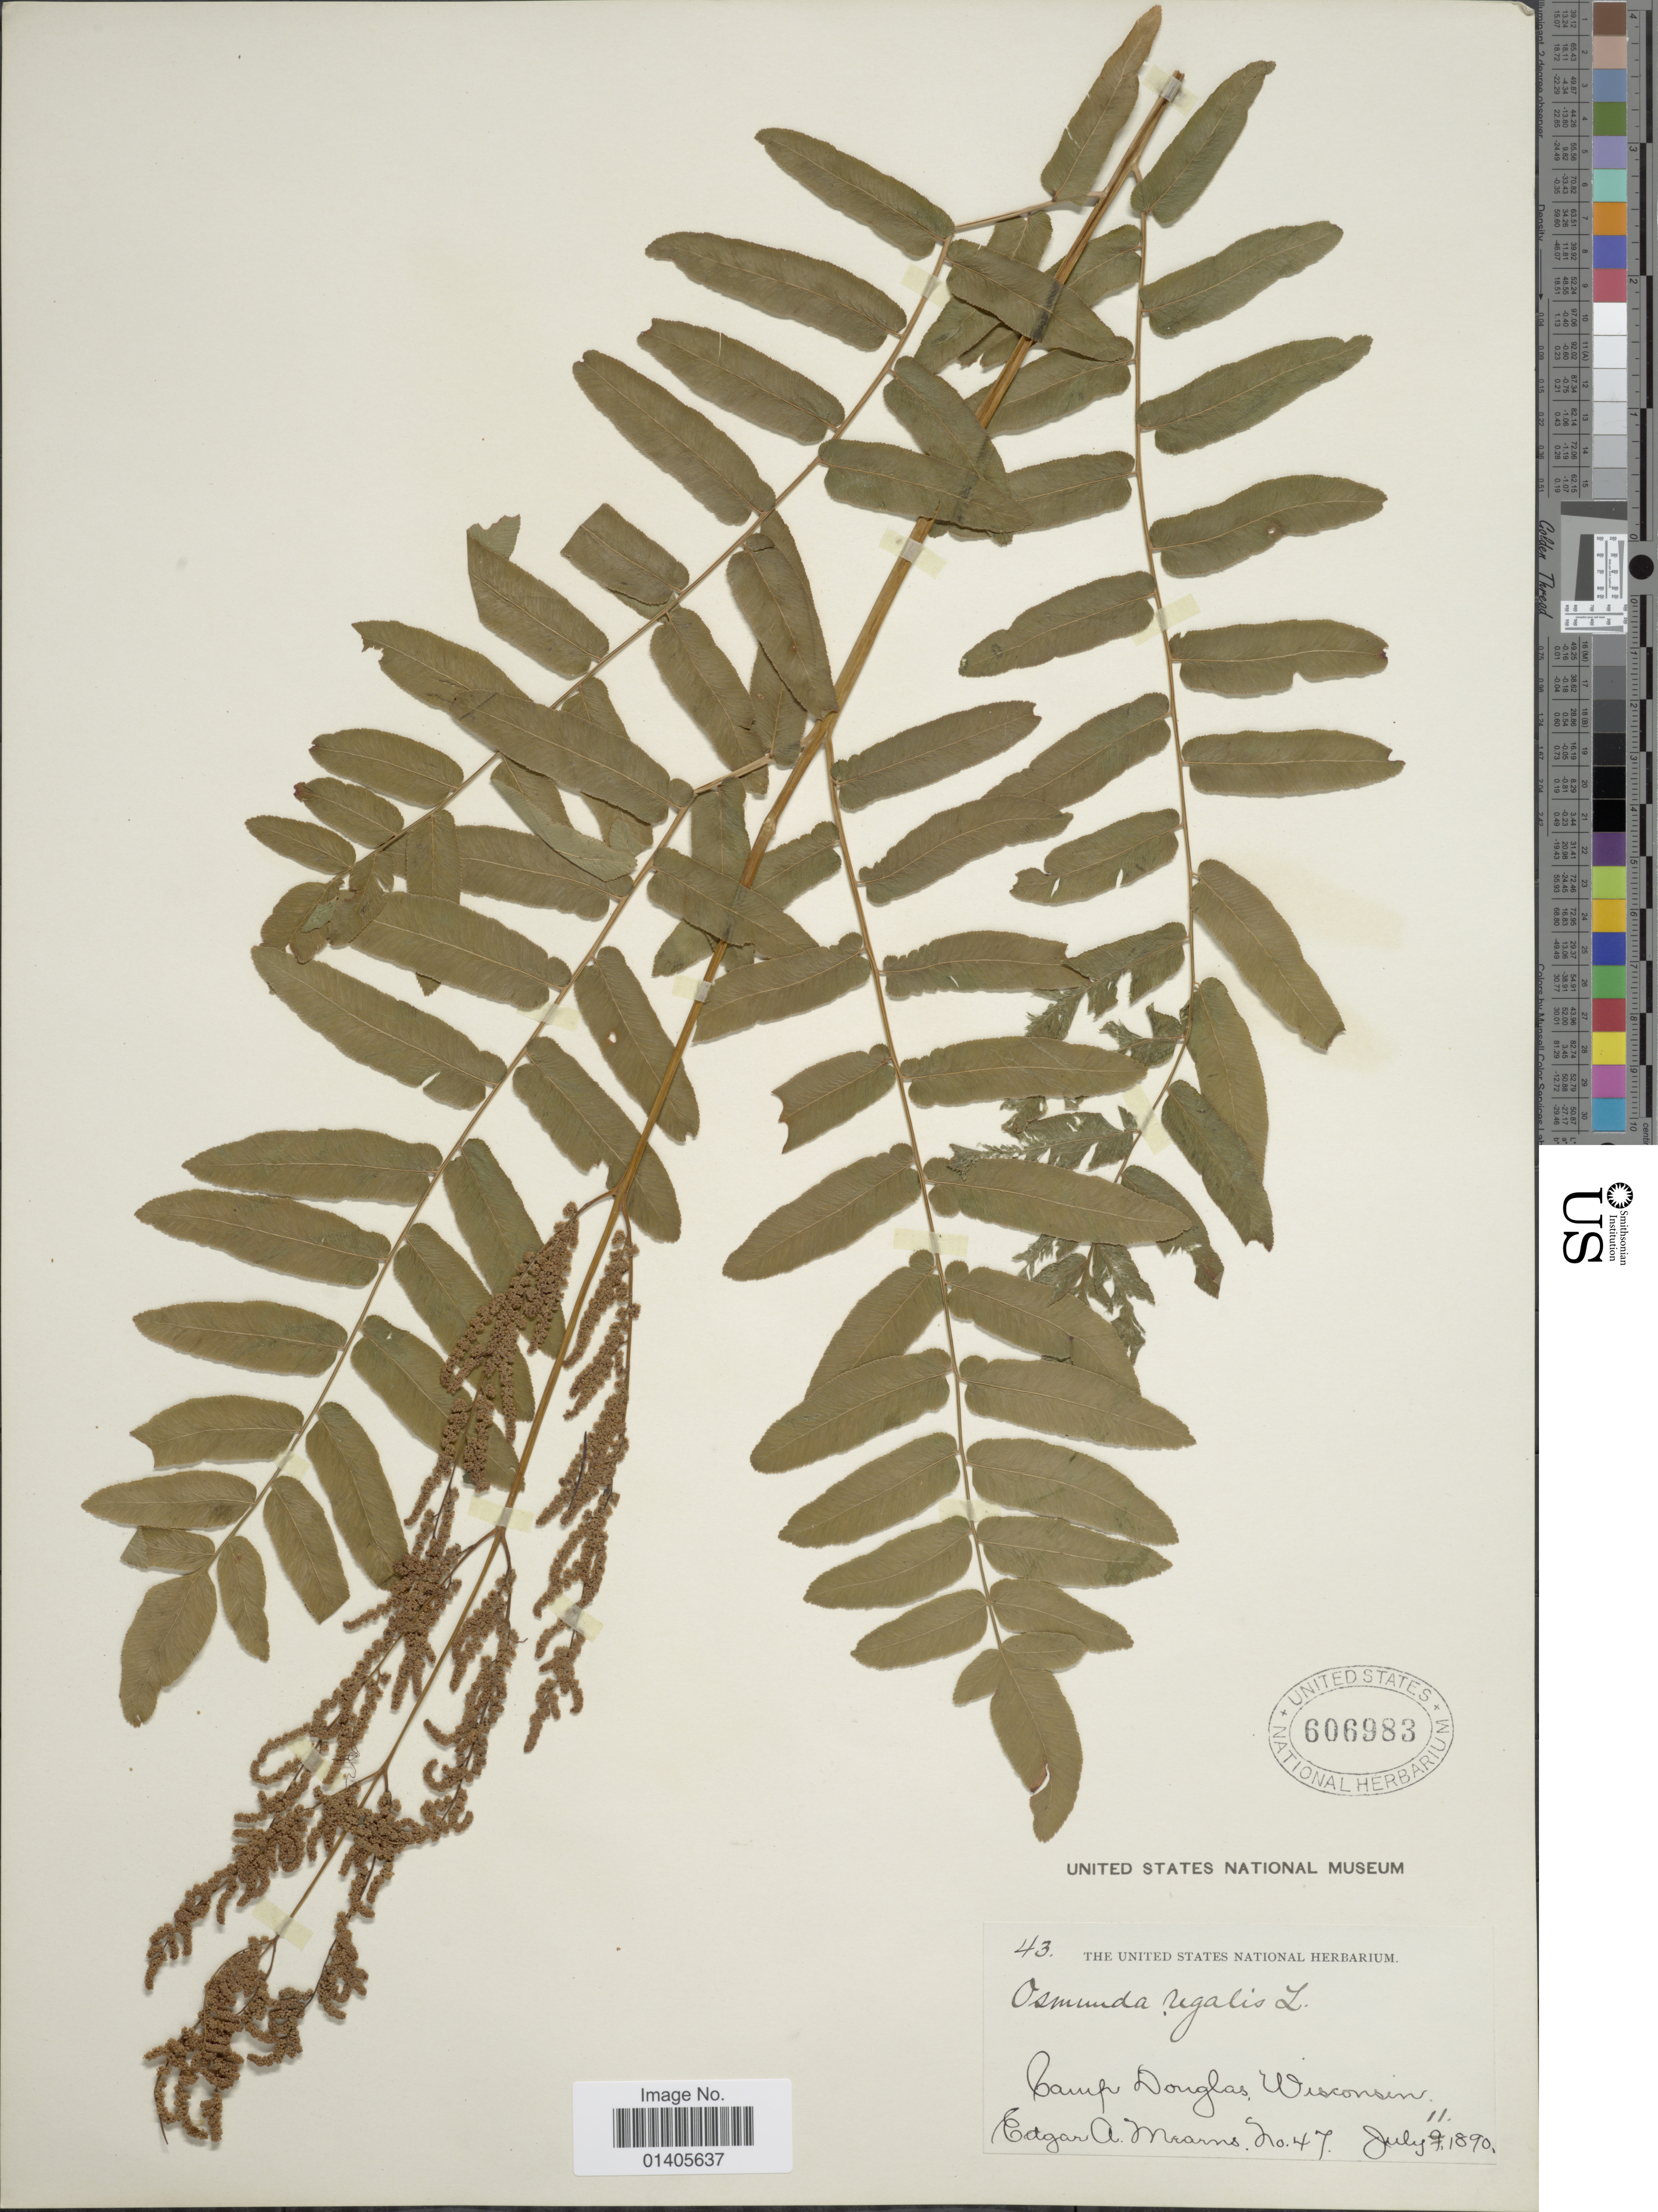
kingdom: Plantae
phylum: Tracheophyta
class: Polypodiopsida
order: Osmundales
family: Osmundaceae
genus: Osmunda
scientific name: Osmunda regalis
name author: L.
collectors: E. A. Mearns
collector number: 47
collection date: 1890-07-11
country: United States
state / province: Wisconsin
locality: Camp Douglas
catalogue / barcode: US 606983